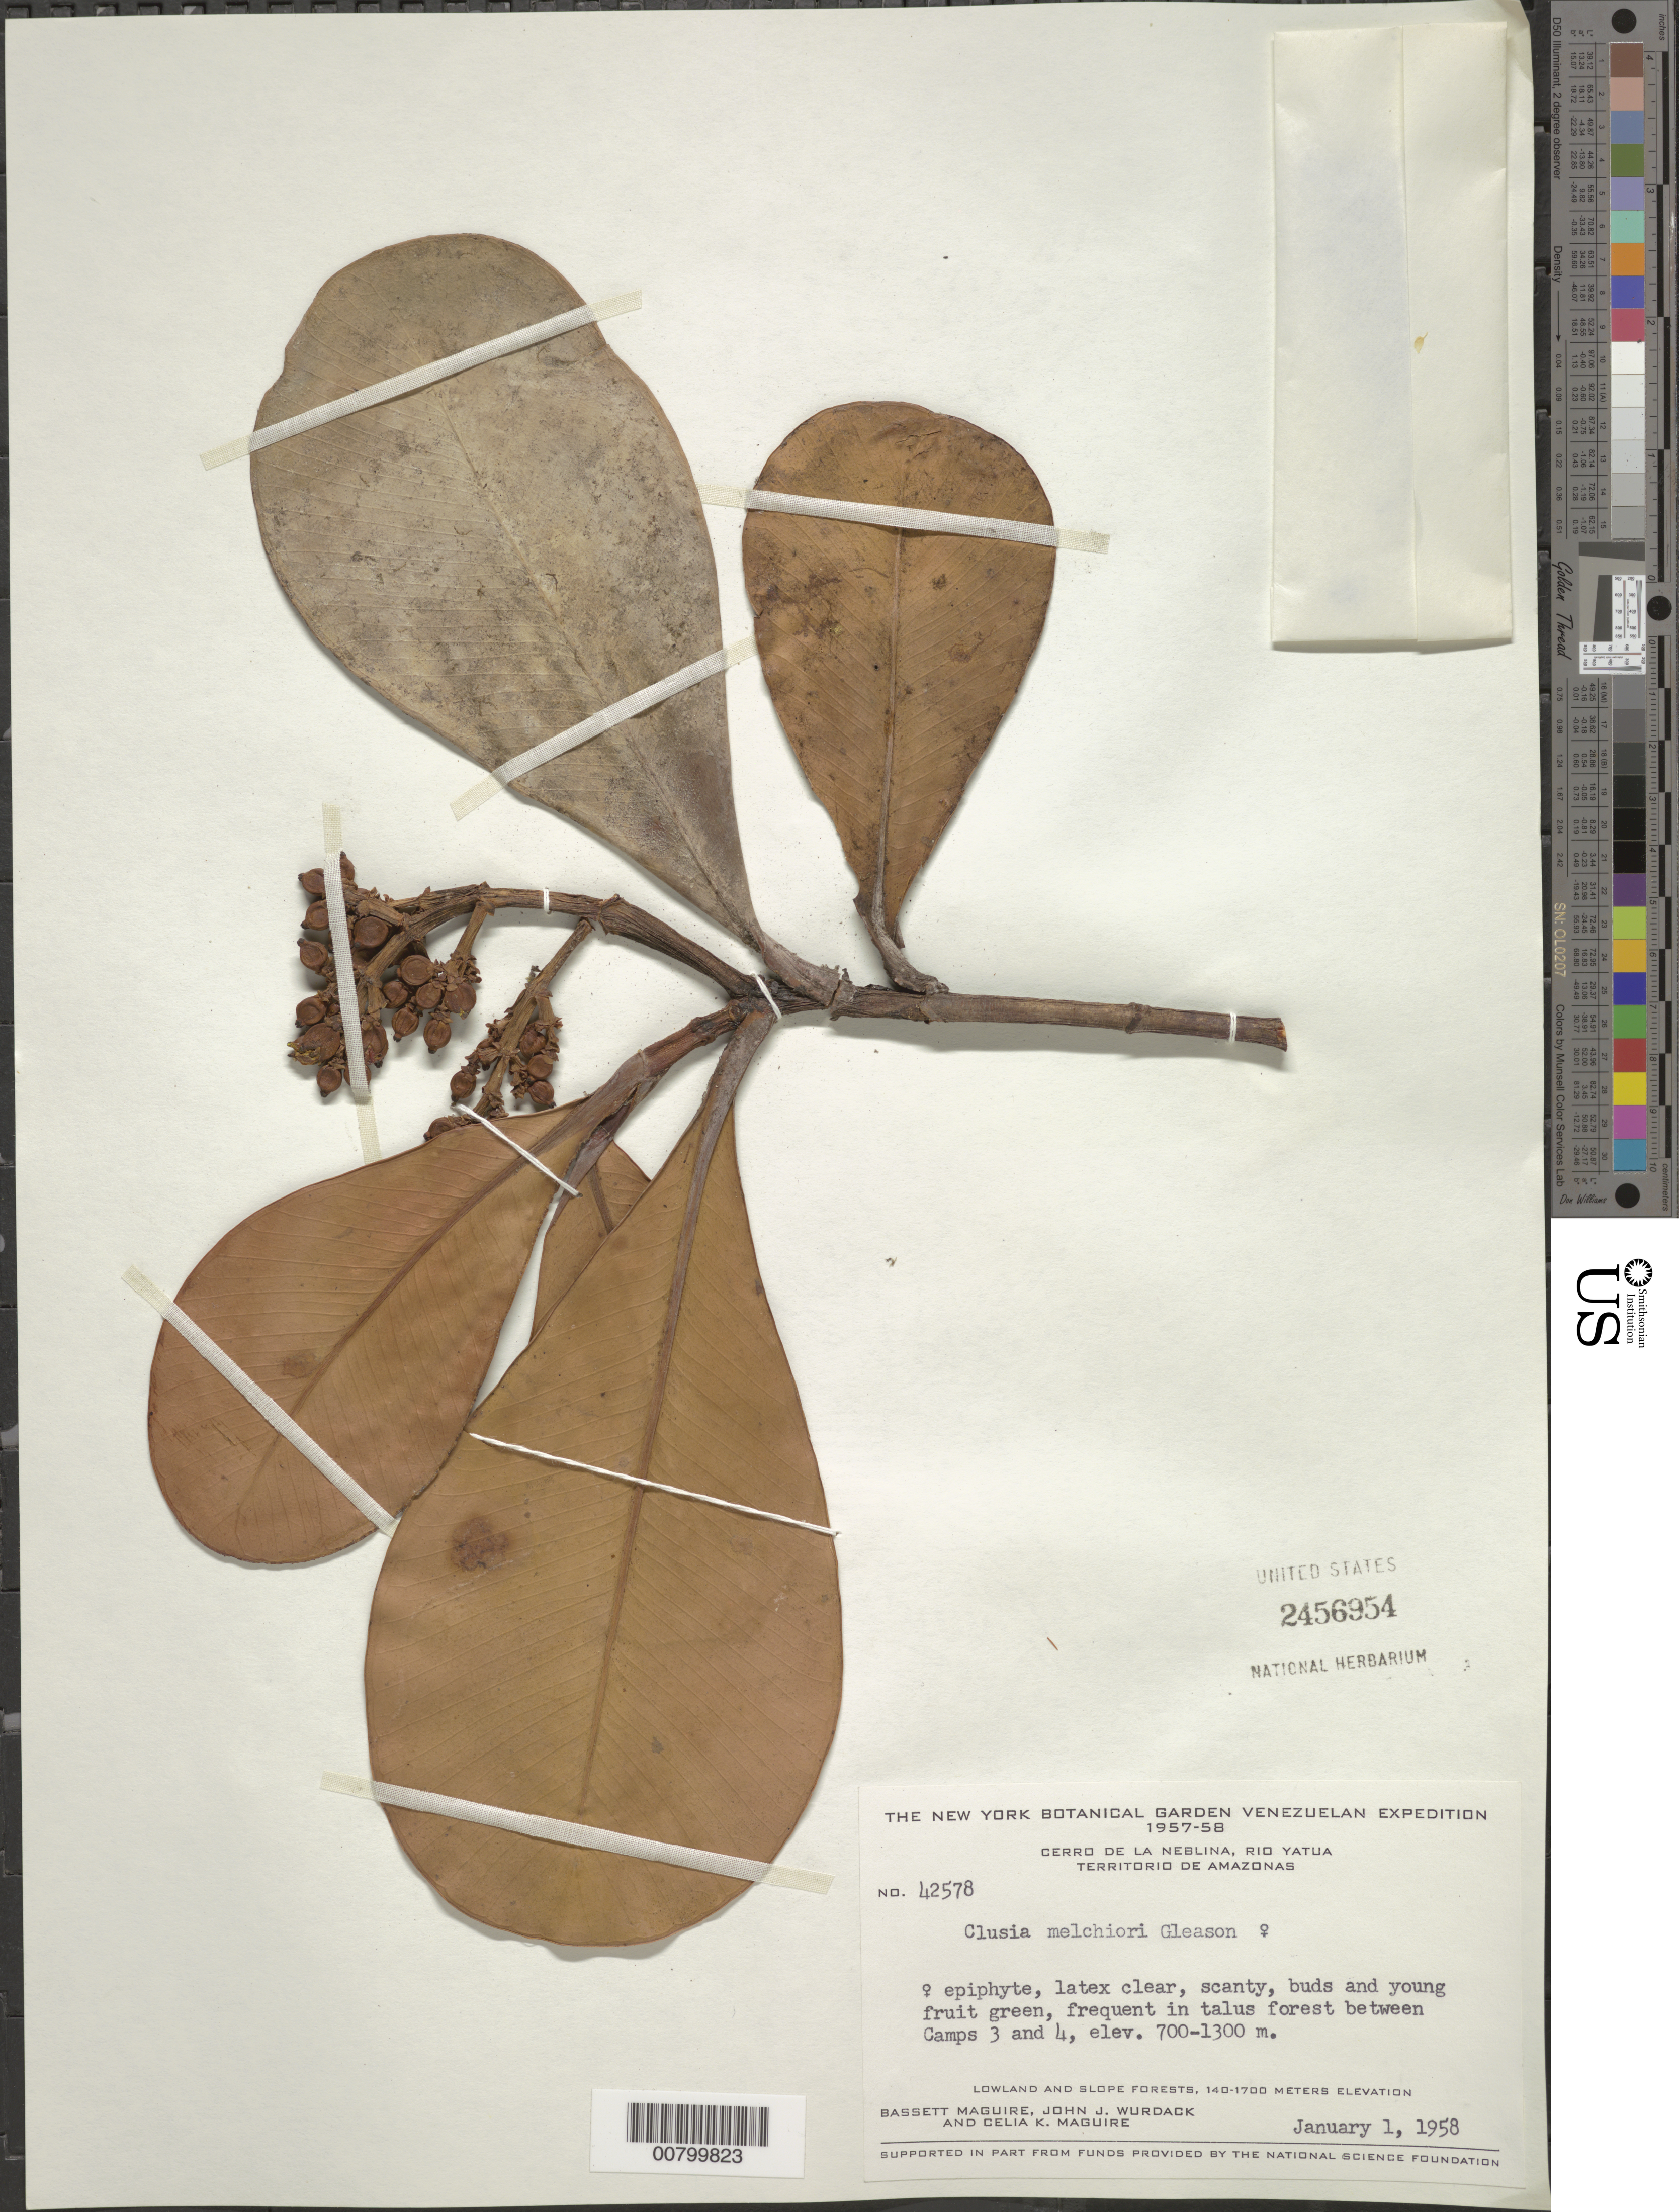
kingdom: Plantae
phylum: Tracheophyta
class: Magnoliopsida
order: Malpighiales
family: Clusiaceae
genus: Clusia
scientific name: Clusia melchiori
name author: Gleason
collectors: B. Maguire, J. J. Wurdack & C. K. Maguire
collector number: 42578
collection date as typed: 1-Jan-58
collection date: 1958-01-01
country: Venezuela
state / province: Amazonas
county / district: Río Negro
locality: Cerro de la Neblina, Río Yatua, between Camp 3 and 4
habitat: Talus forest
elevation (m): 700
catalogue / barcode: US 2456954